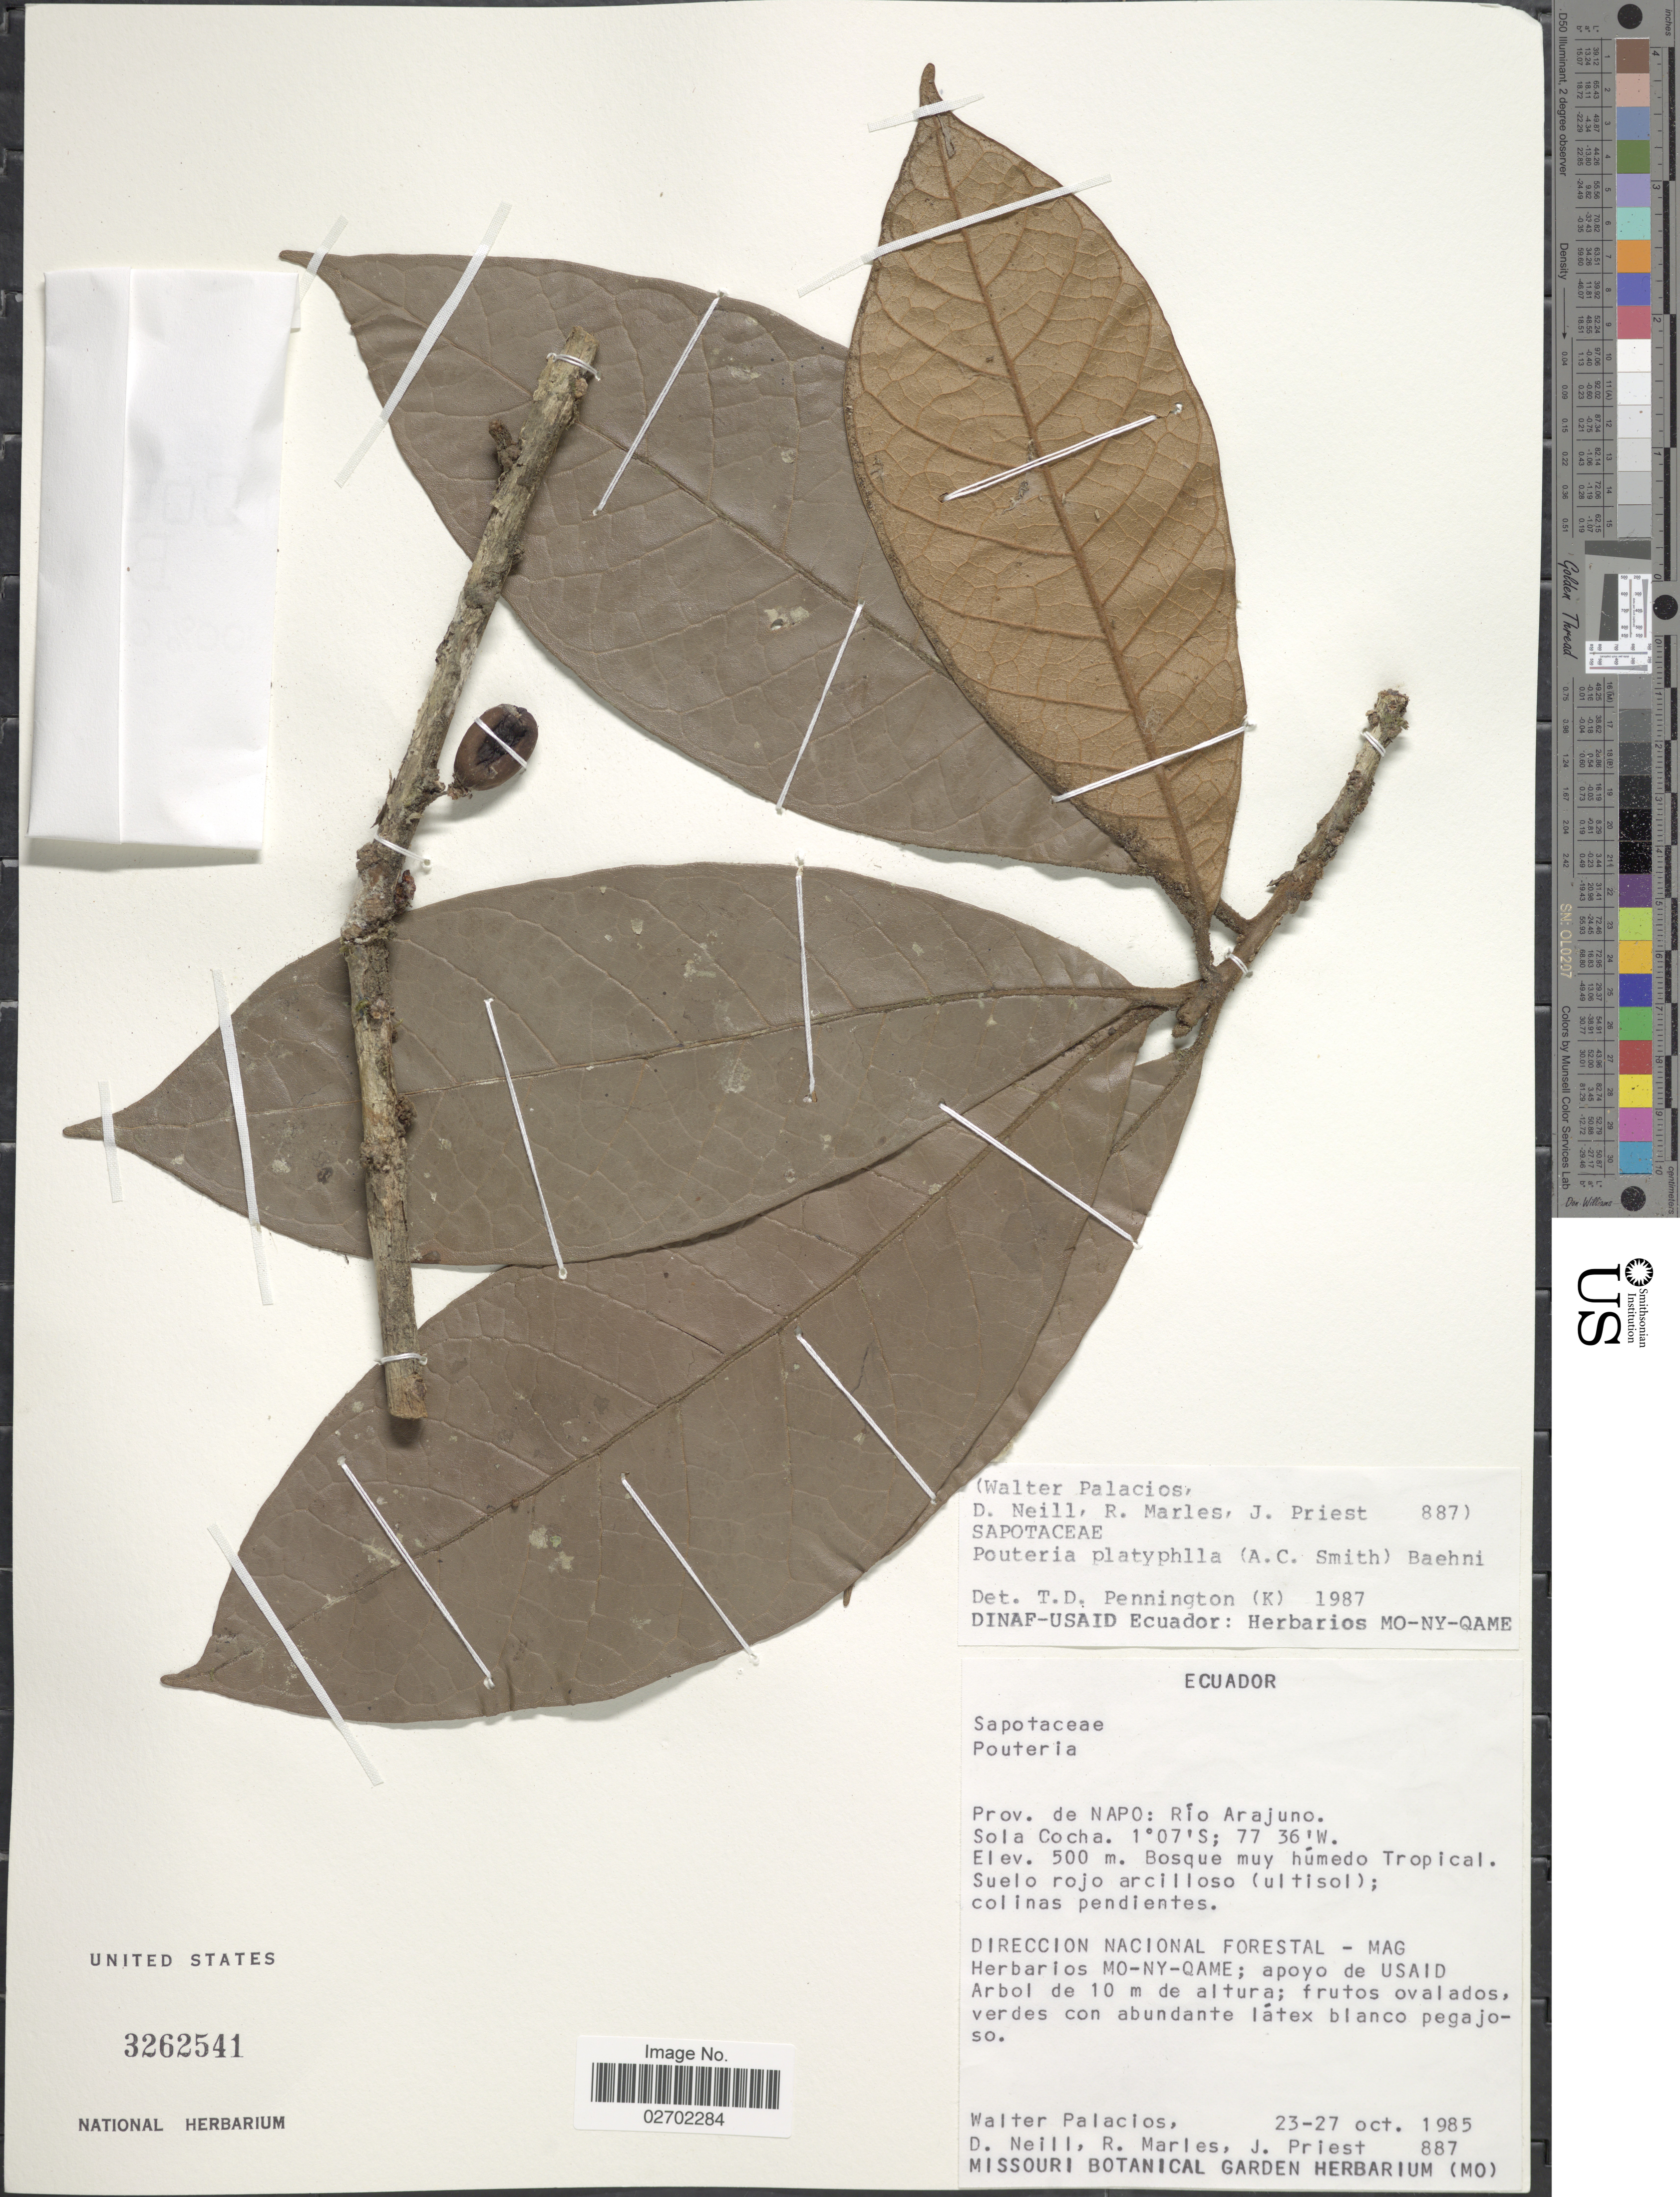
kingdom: Plantae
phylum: Tracheophyta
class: Magnoliopsida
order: Ericales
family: Sapotaceae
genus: Pouteria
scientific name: Pouteria platyphylla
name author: (A.C. Sm.) Baehni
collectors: W. Palacios, D. Neill, R. Marles & J. Priest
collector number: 887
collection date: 1985-10-23/1985-10-27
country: Ecuador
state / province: Napo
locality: Río Arajuno. Solo Cocha. Bosque muy húmedo Tropical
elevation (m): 500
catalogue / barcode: US 3262541